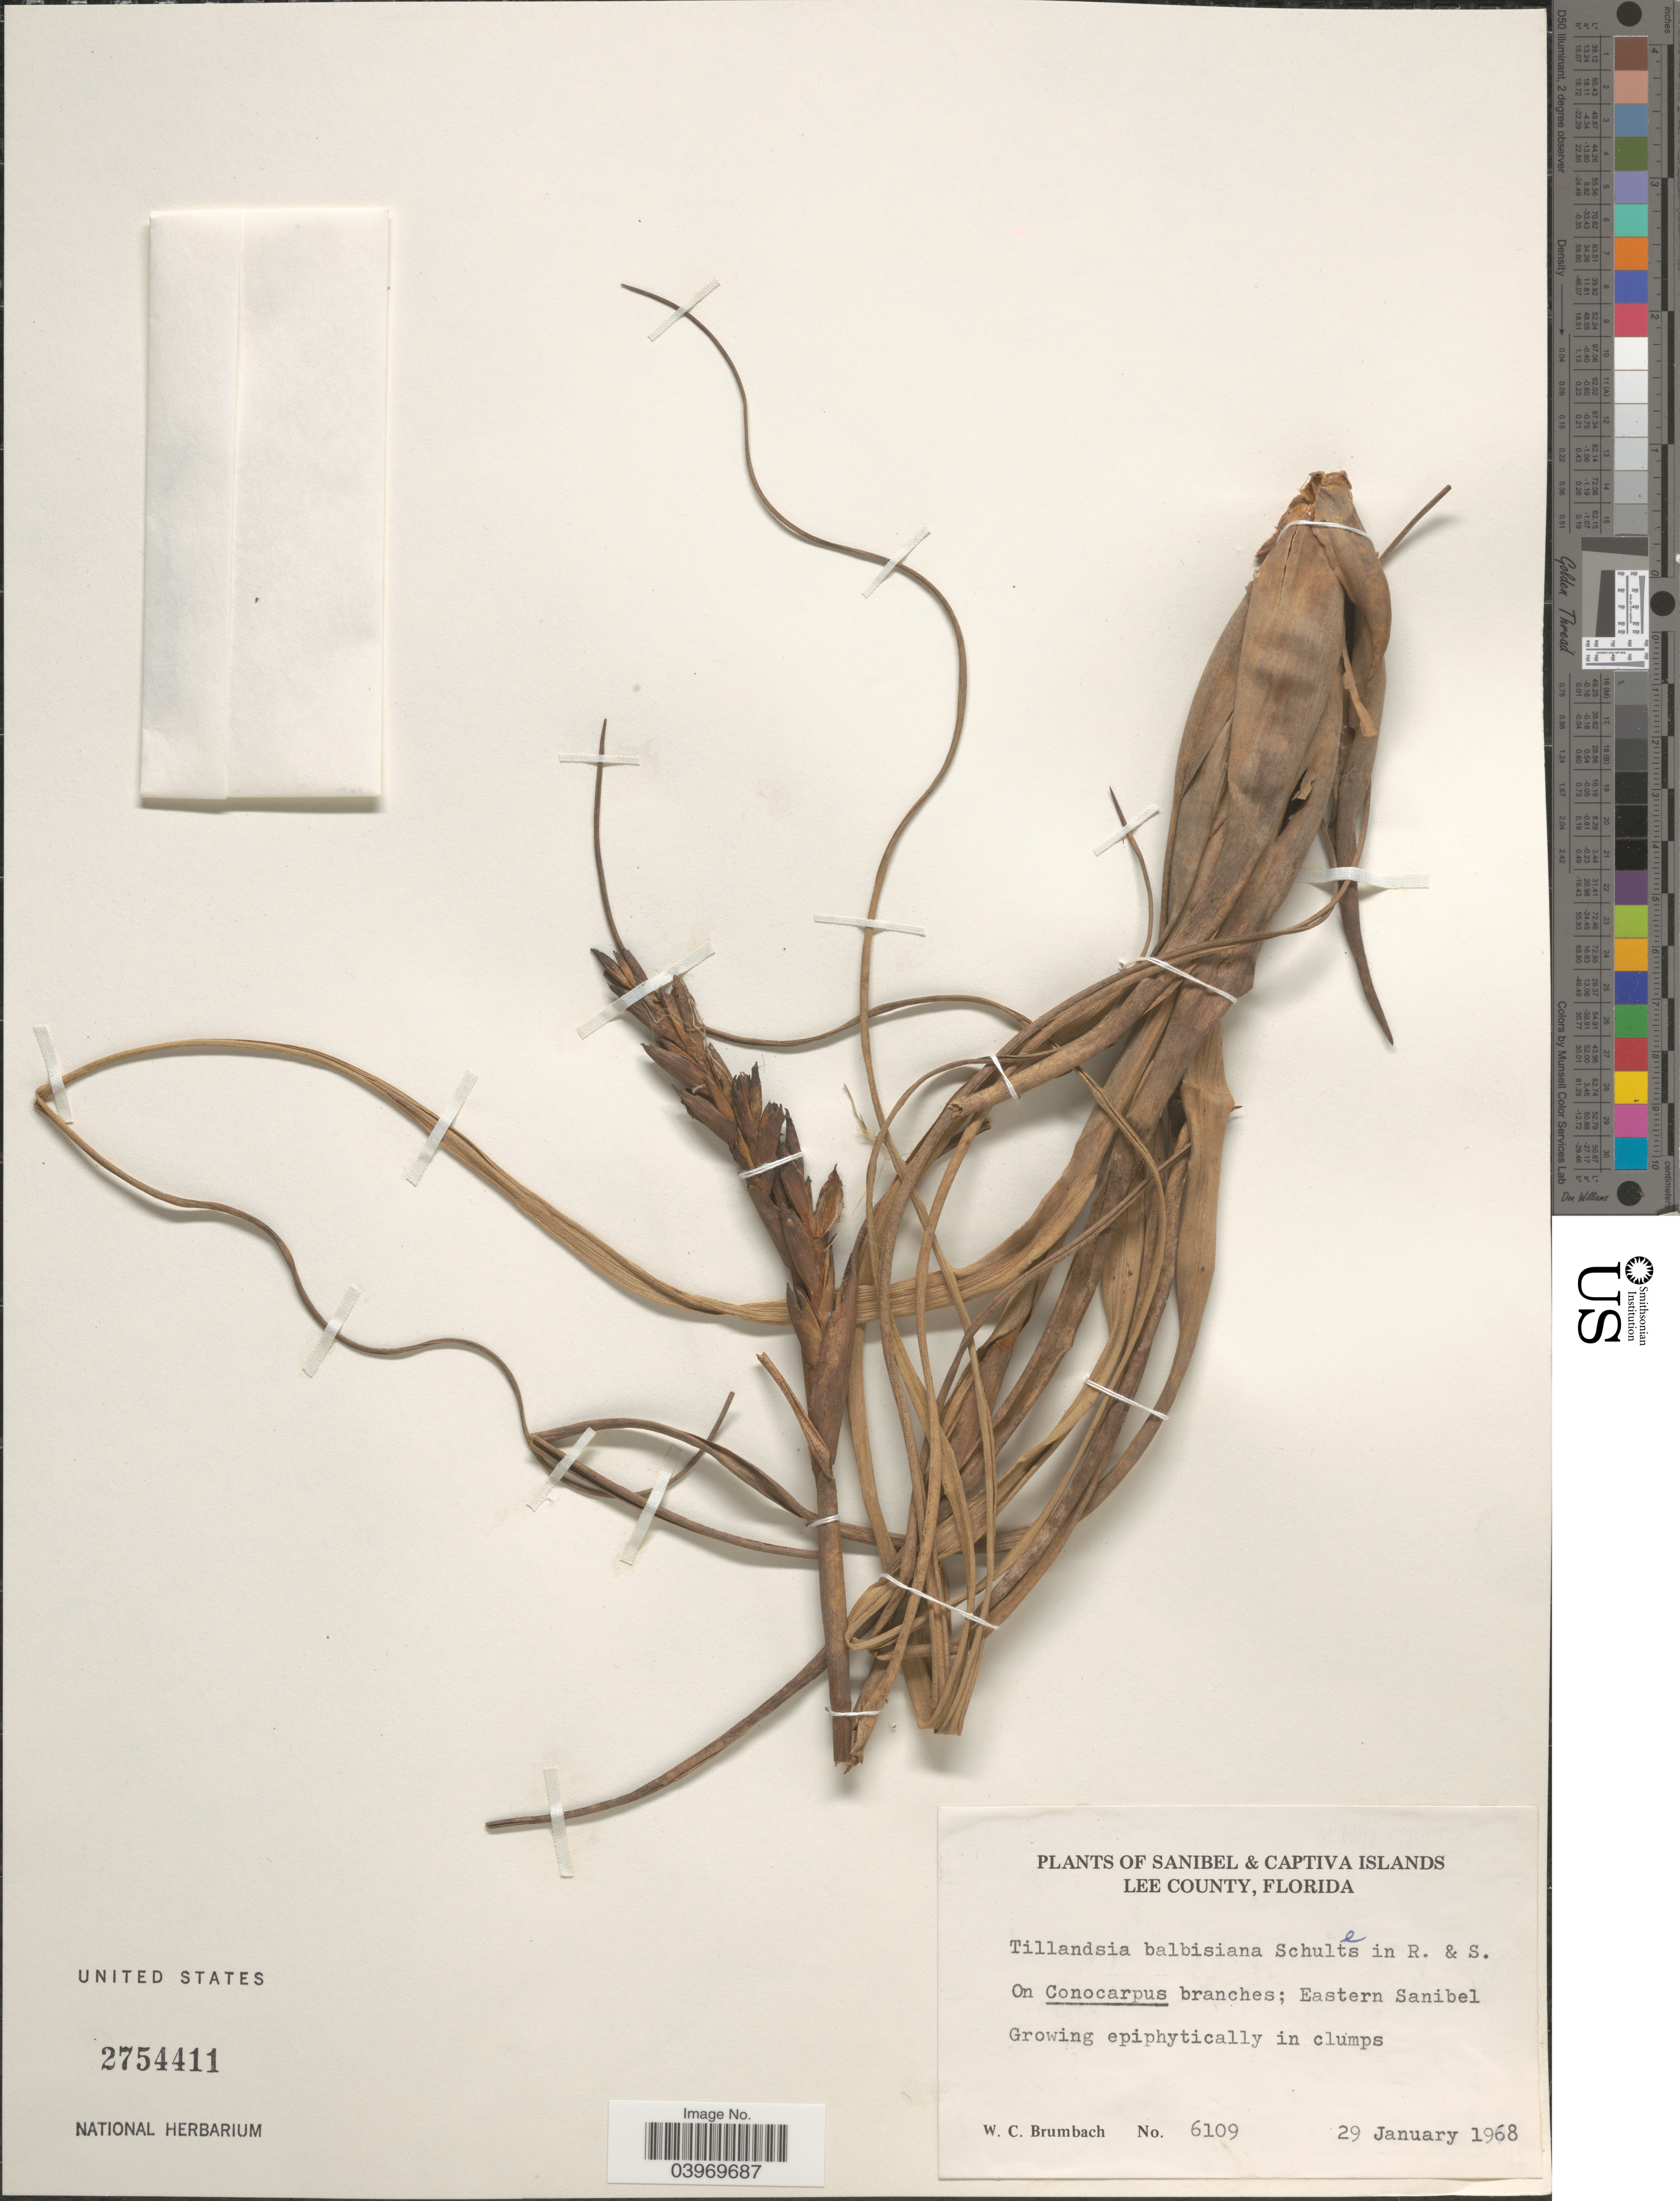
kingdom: Plantae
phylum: Tracheophyta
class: Liliopsida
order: Poales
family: Bromeliaceae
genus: Tillandsia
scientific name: Tillandsia balbisiana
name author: Schult. f.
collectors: W. C. Brumbach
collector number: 6109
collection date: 1968-01-29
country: United States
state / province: Florida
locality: Sanibel Islands. Lee County. Eastern Sanibel.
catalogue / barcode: US 2754411